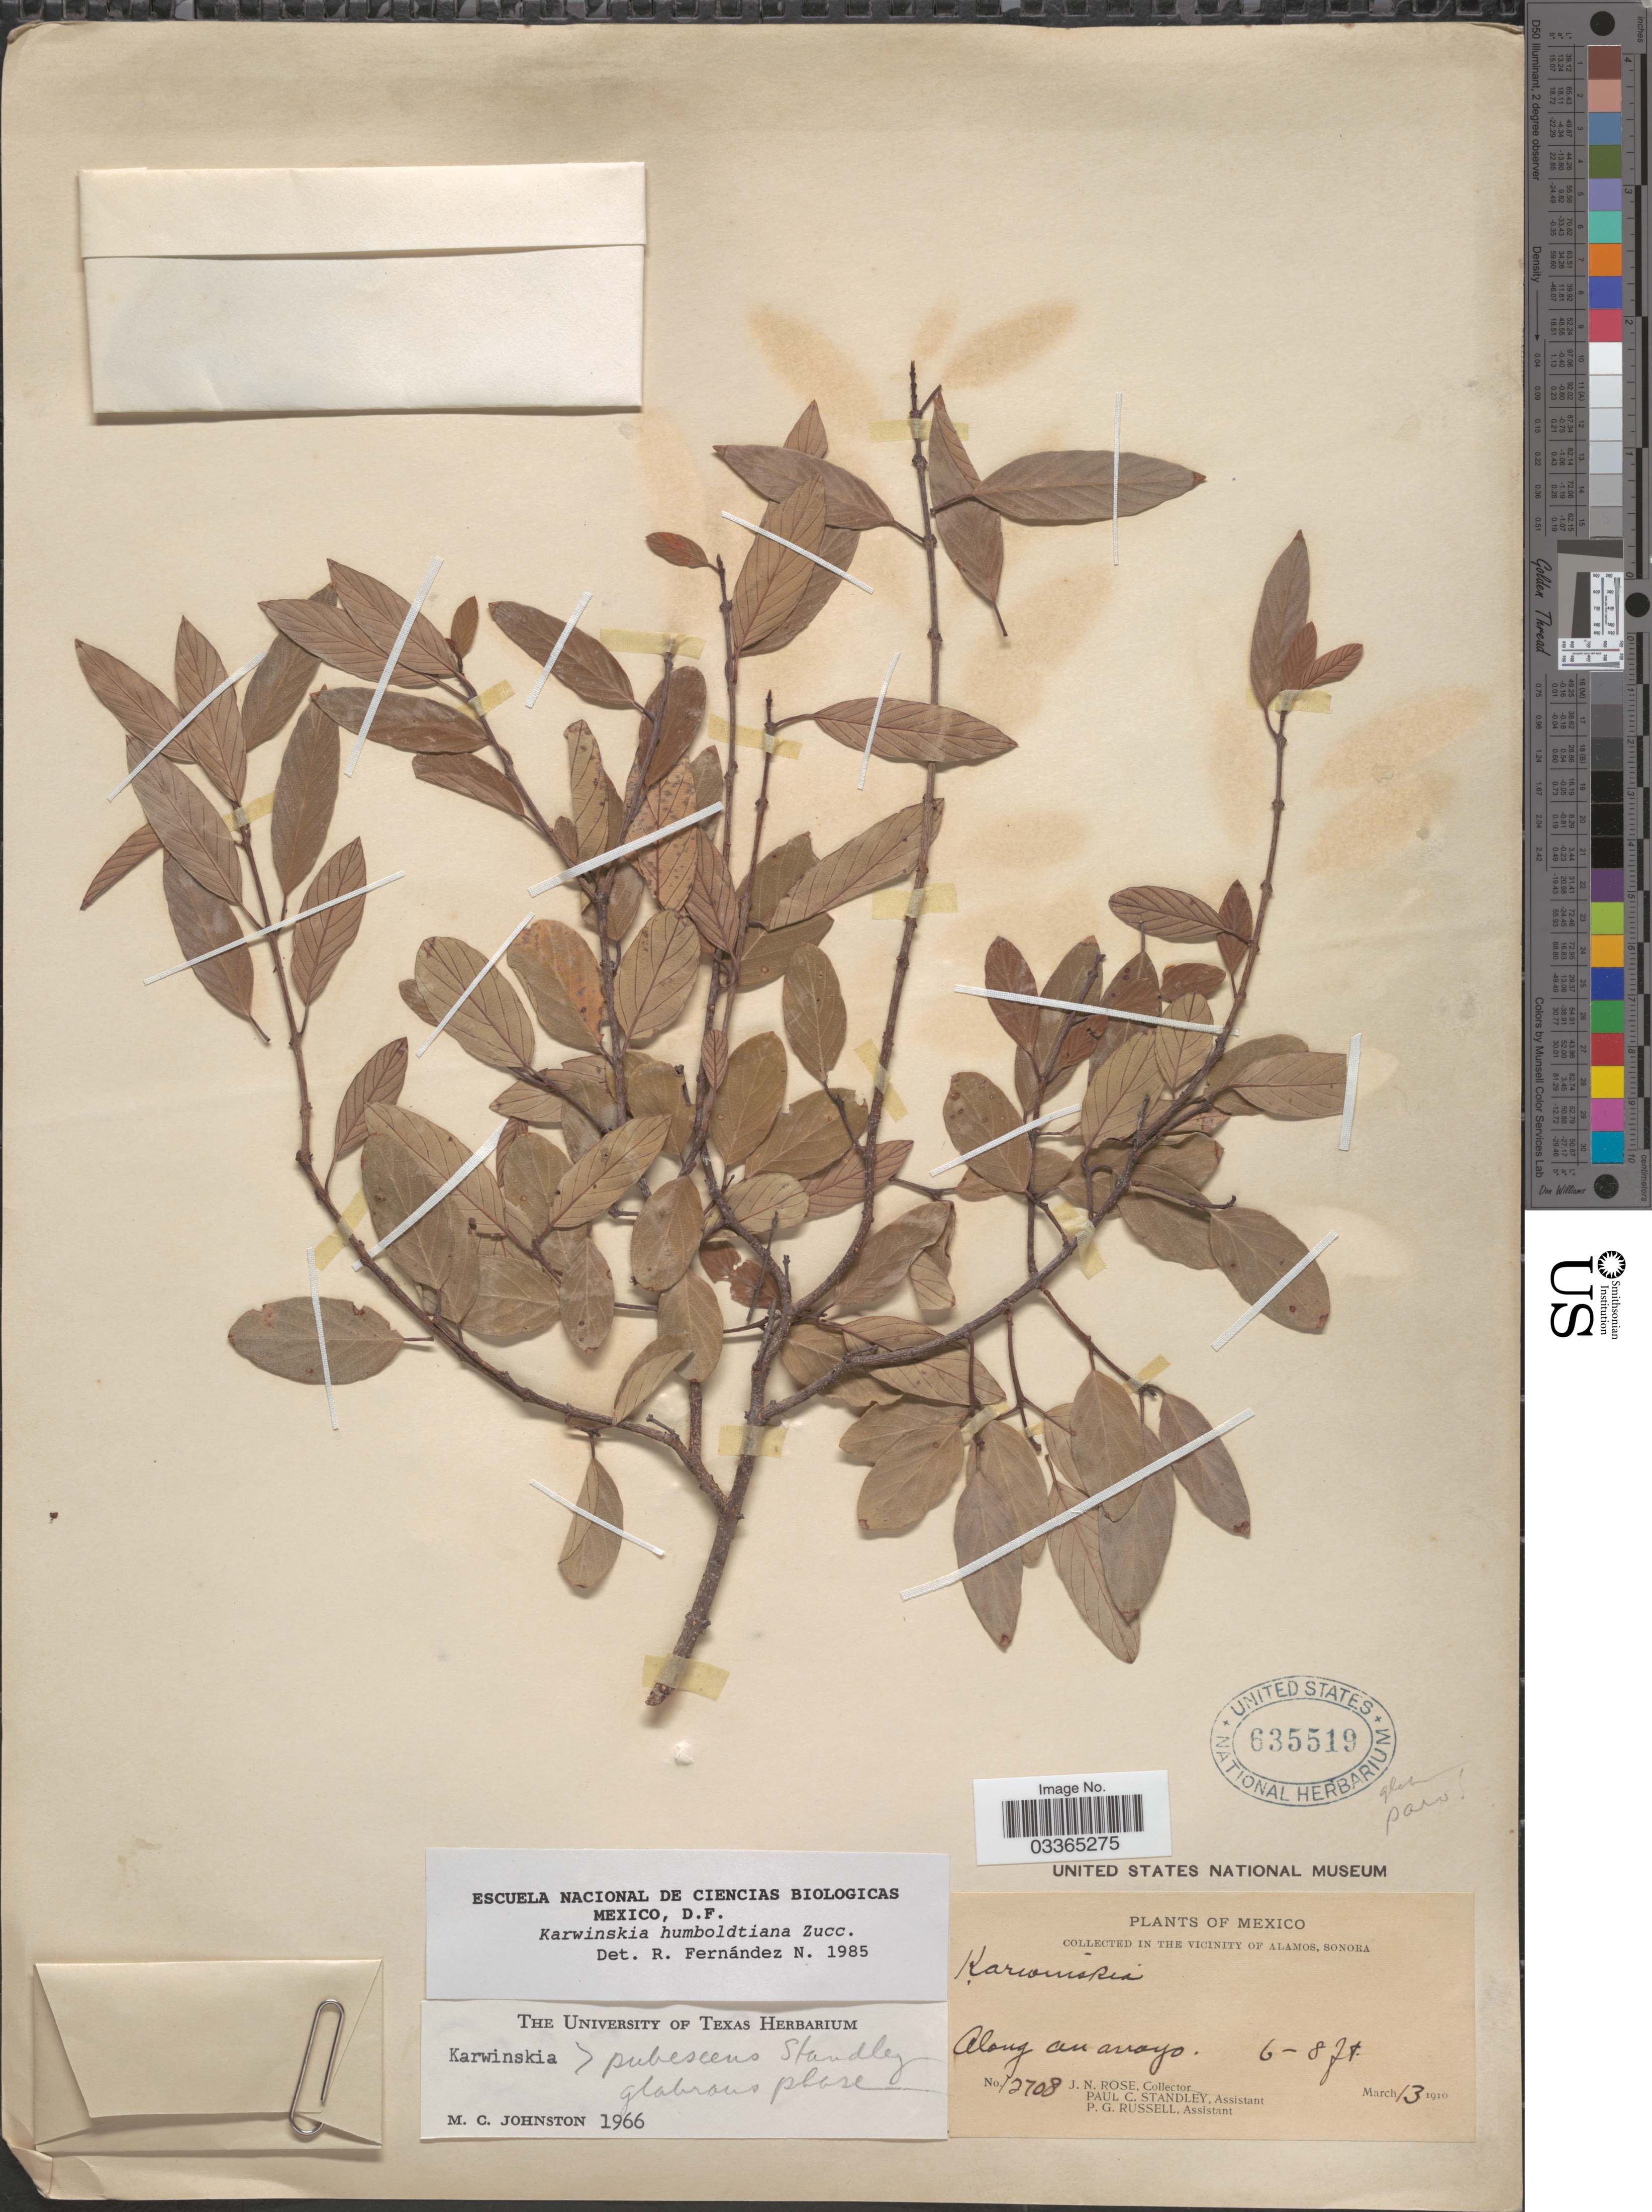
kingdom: Plantae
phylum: Tracheophyta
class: Magnoliopsida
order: Rosales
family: Rhamnaceae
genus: Karwinskia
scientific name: Karwinskia humboldtiana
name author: (Schult.) Zucc.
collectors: J. N. Rose, P. C. Standley & P. G. Russell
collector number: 12708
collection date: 1910-03-13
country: Mexico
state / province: Sonora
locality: In the vicinity of Alamos.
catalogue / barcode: US 635519